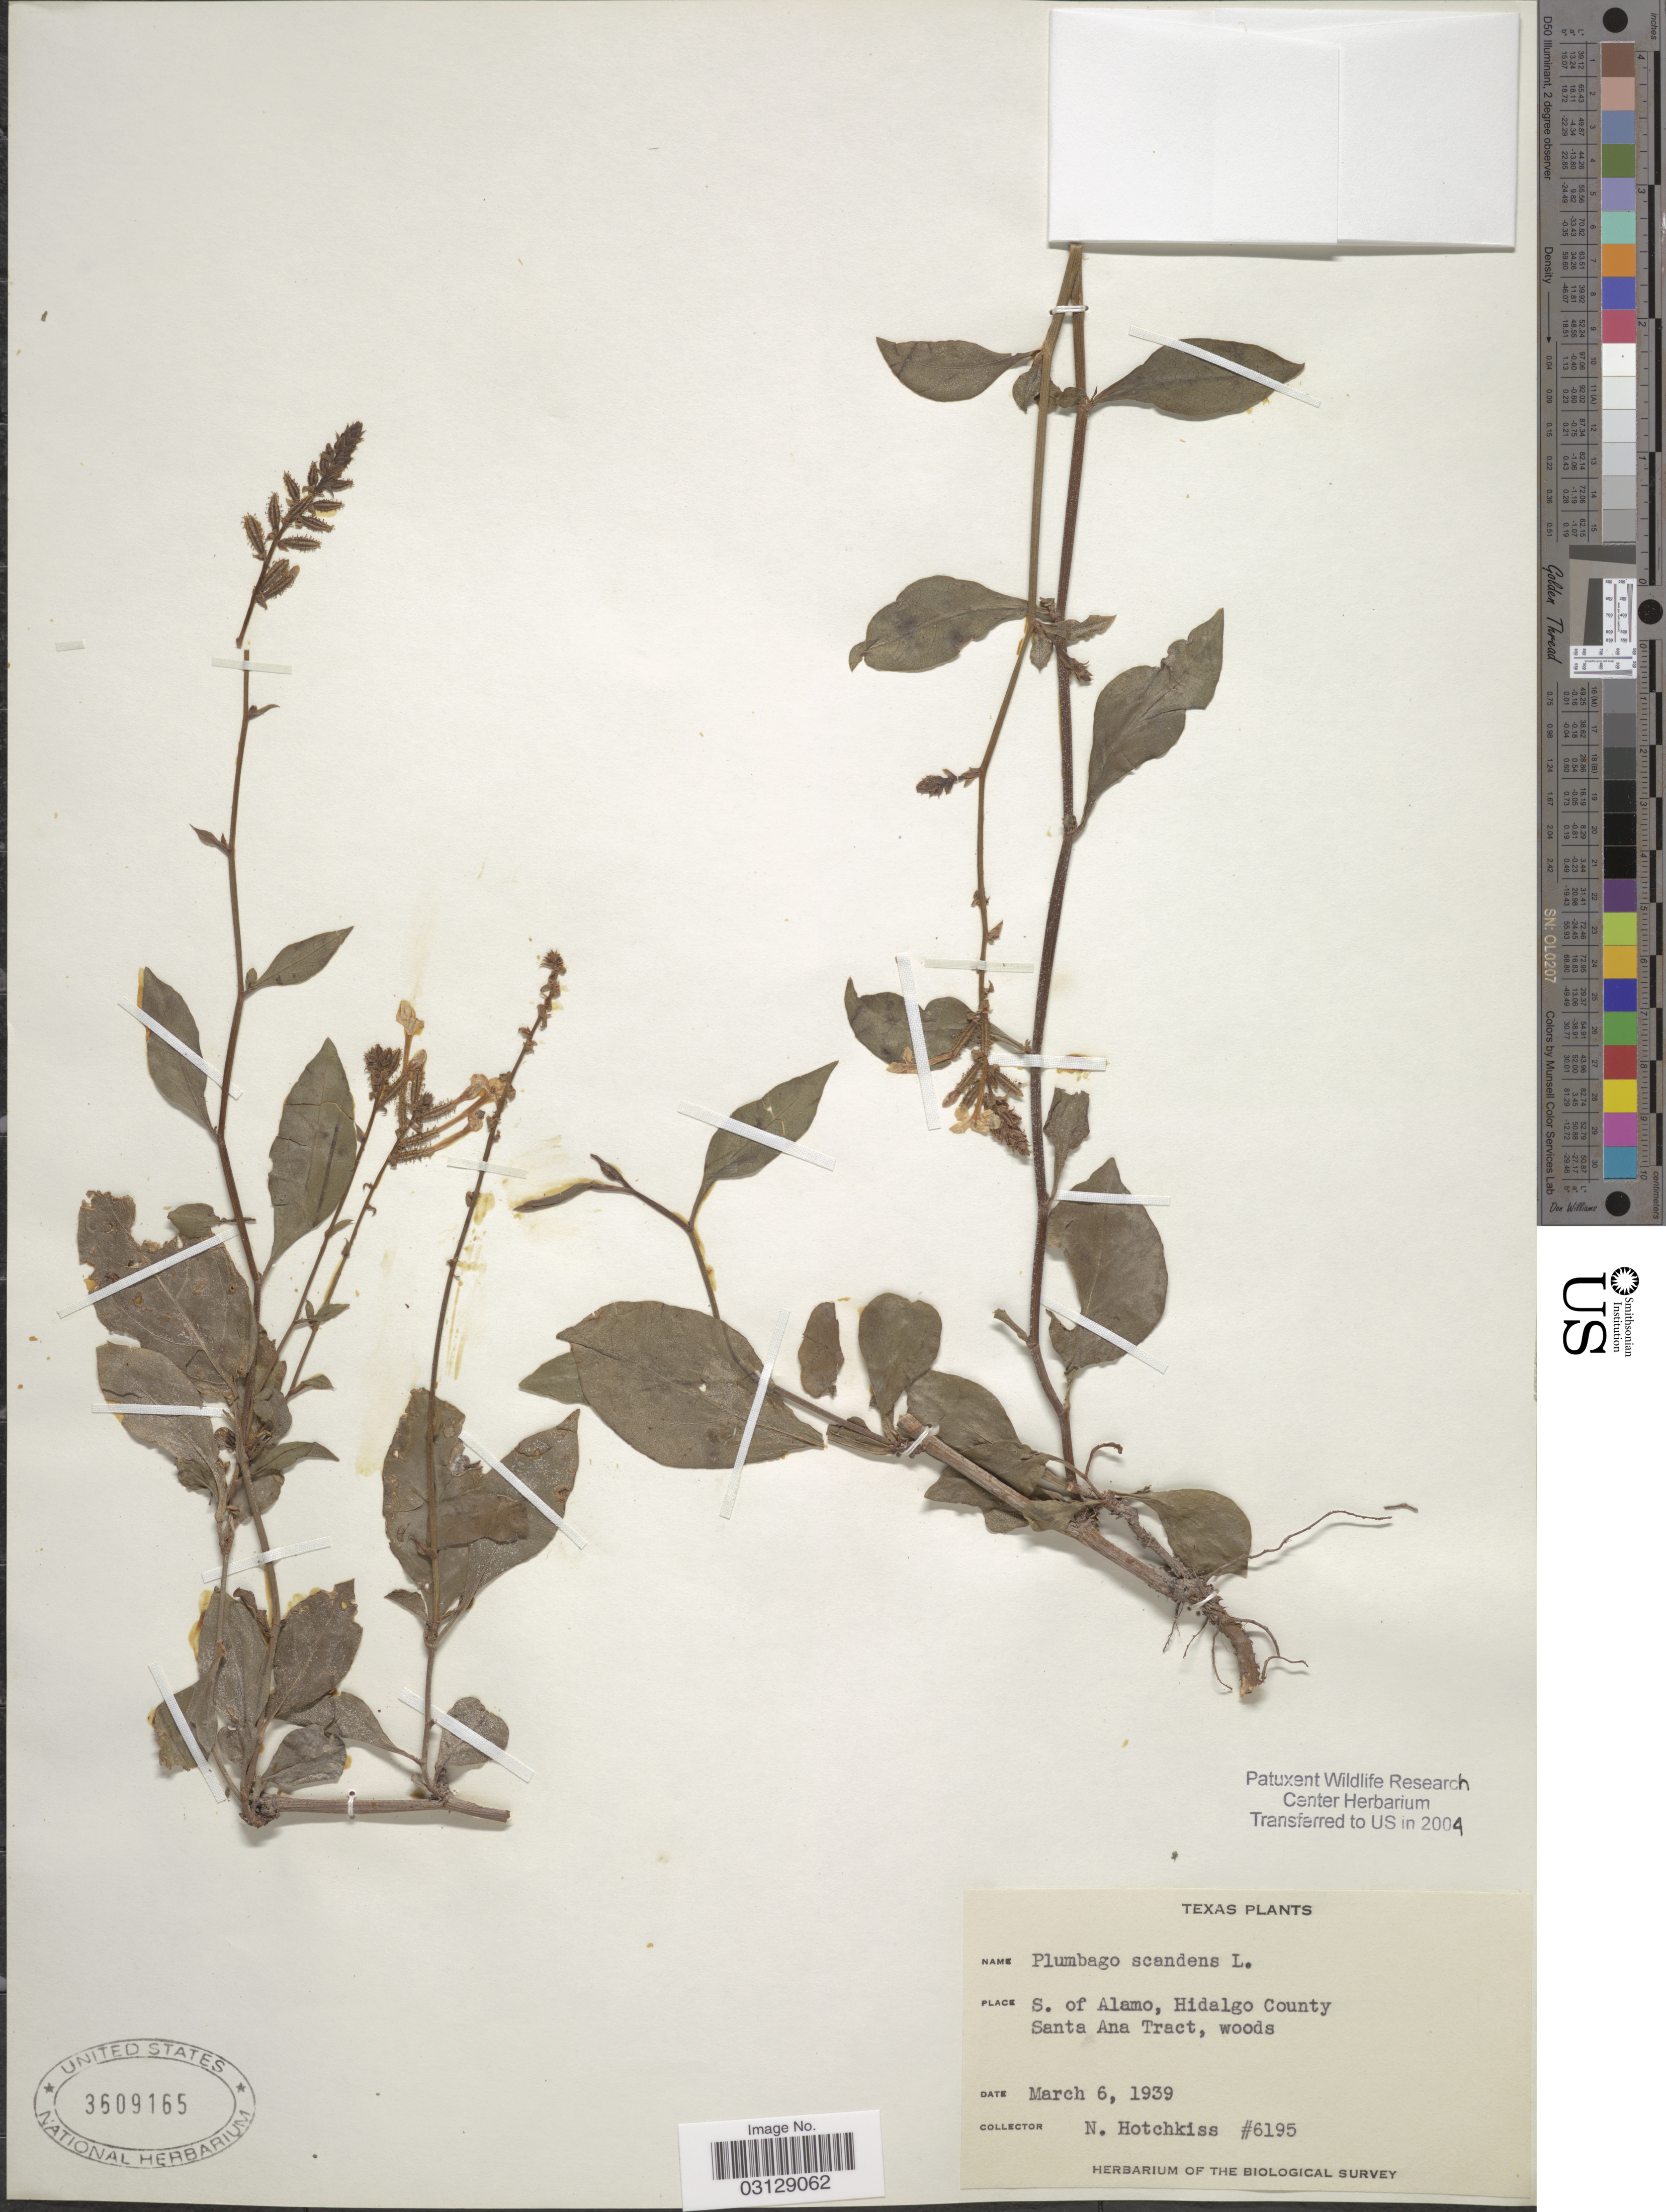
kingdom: Plantae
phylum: Tracheophyta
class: Magnoliopsida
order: Caryophyllales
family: Plumbaginaceae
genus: Plumbago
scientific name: Plumbago scandens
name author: L.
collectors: N. Hothckiss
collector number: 6195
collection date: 1939-03-06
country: United States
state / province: Texas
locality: S. of Alamo, Hidalgo County. Santa Ana Tract.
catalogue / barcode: US 3609165